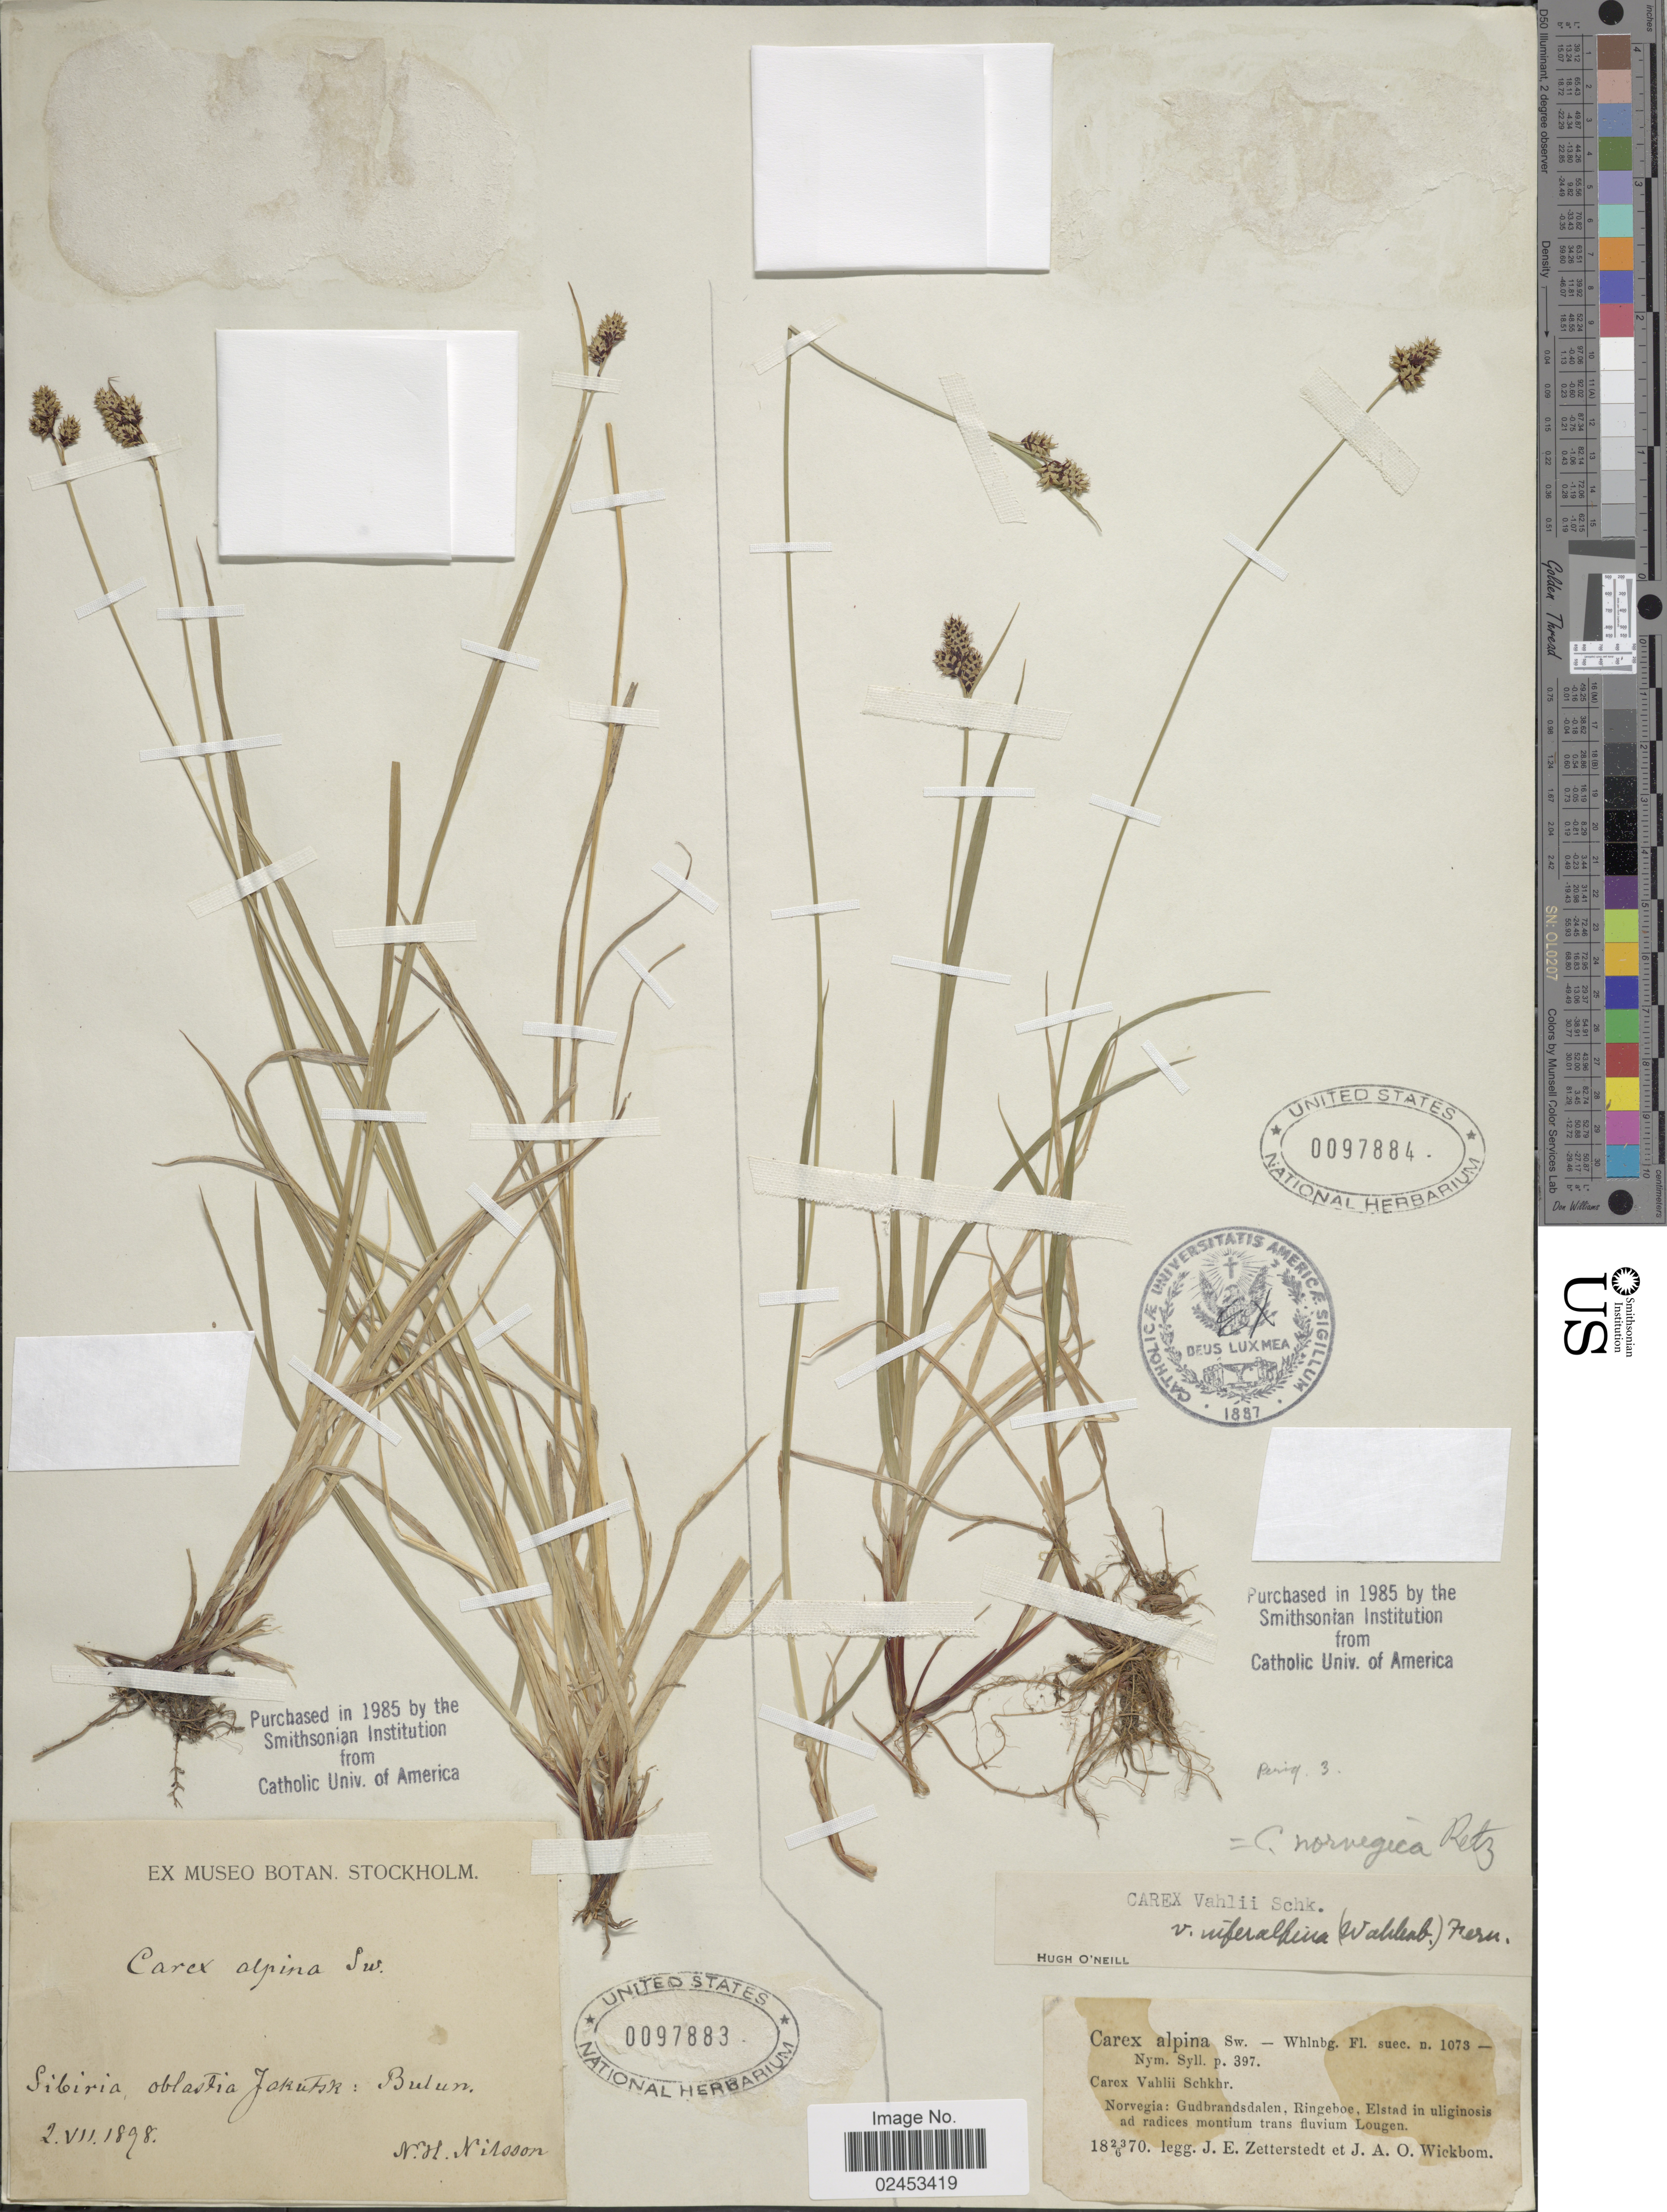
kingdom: Plantae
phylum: Tracheophyta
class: Liliopsida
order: Poales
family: Cyperaceae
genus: Carex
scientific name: Carex media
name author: R. Br.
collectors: J.E. Zetterstedt & J. Wickbom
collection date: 1870-06-23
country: Norway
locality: Gudbrandsdalen, Ringeboe, Elstad in uliginosis ad radices montium trans fluvium Lougen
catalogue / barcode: US 97884-2